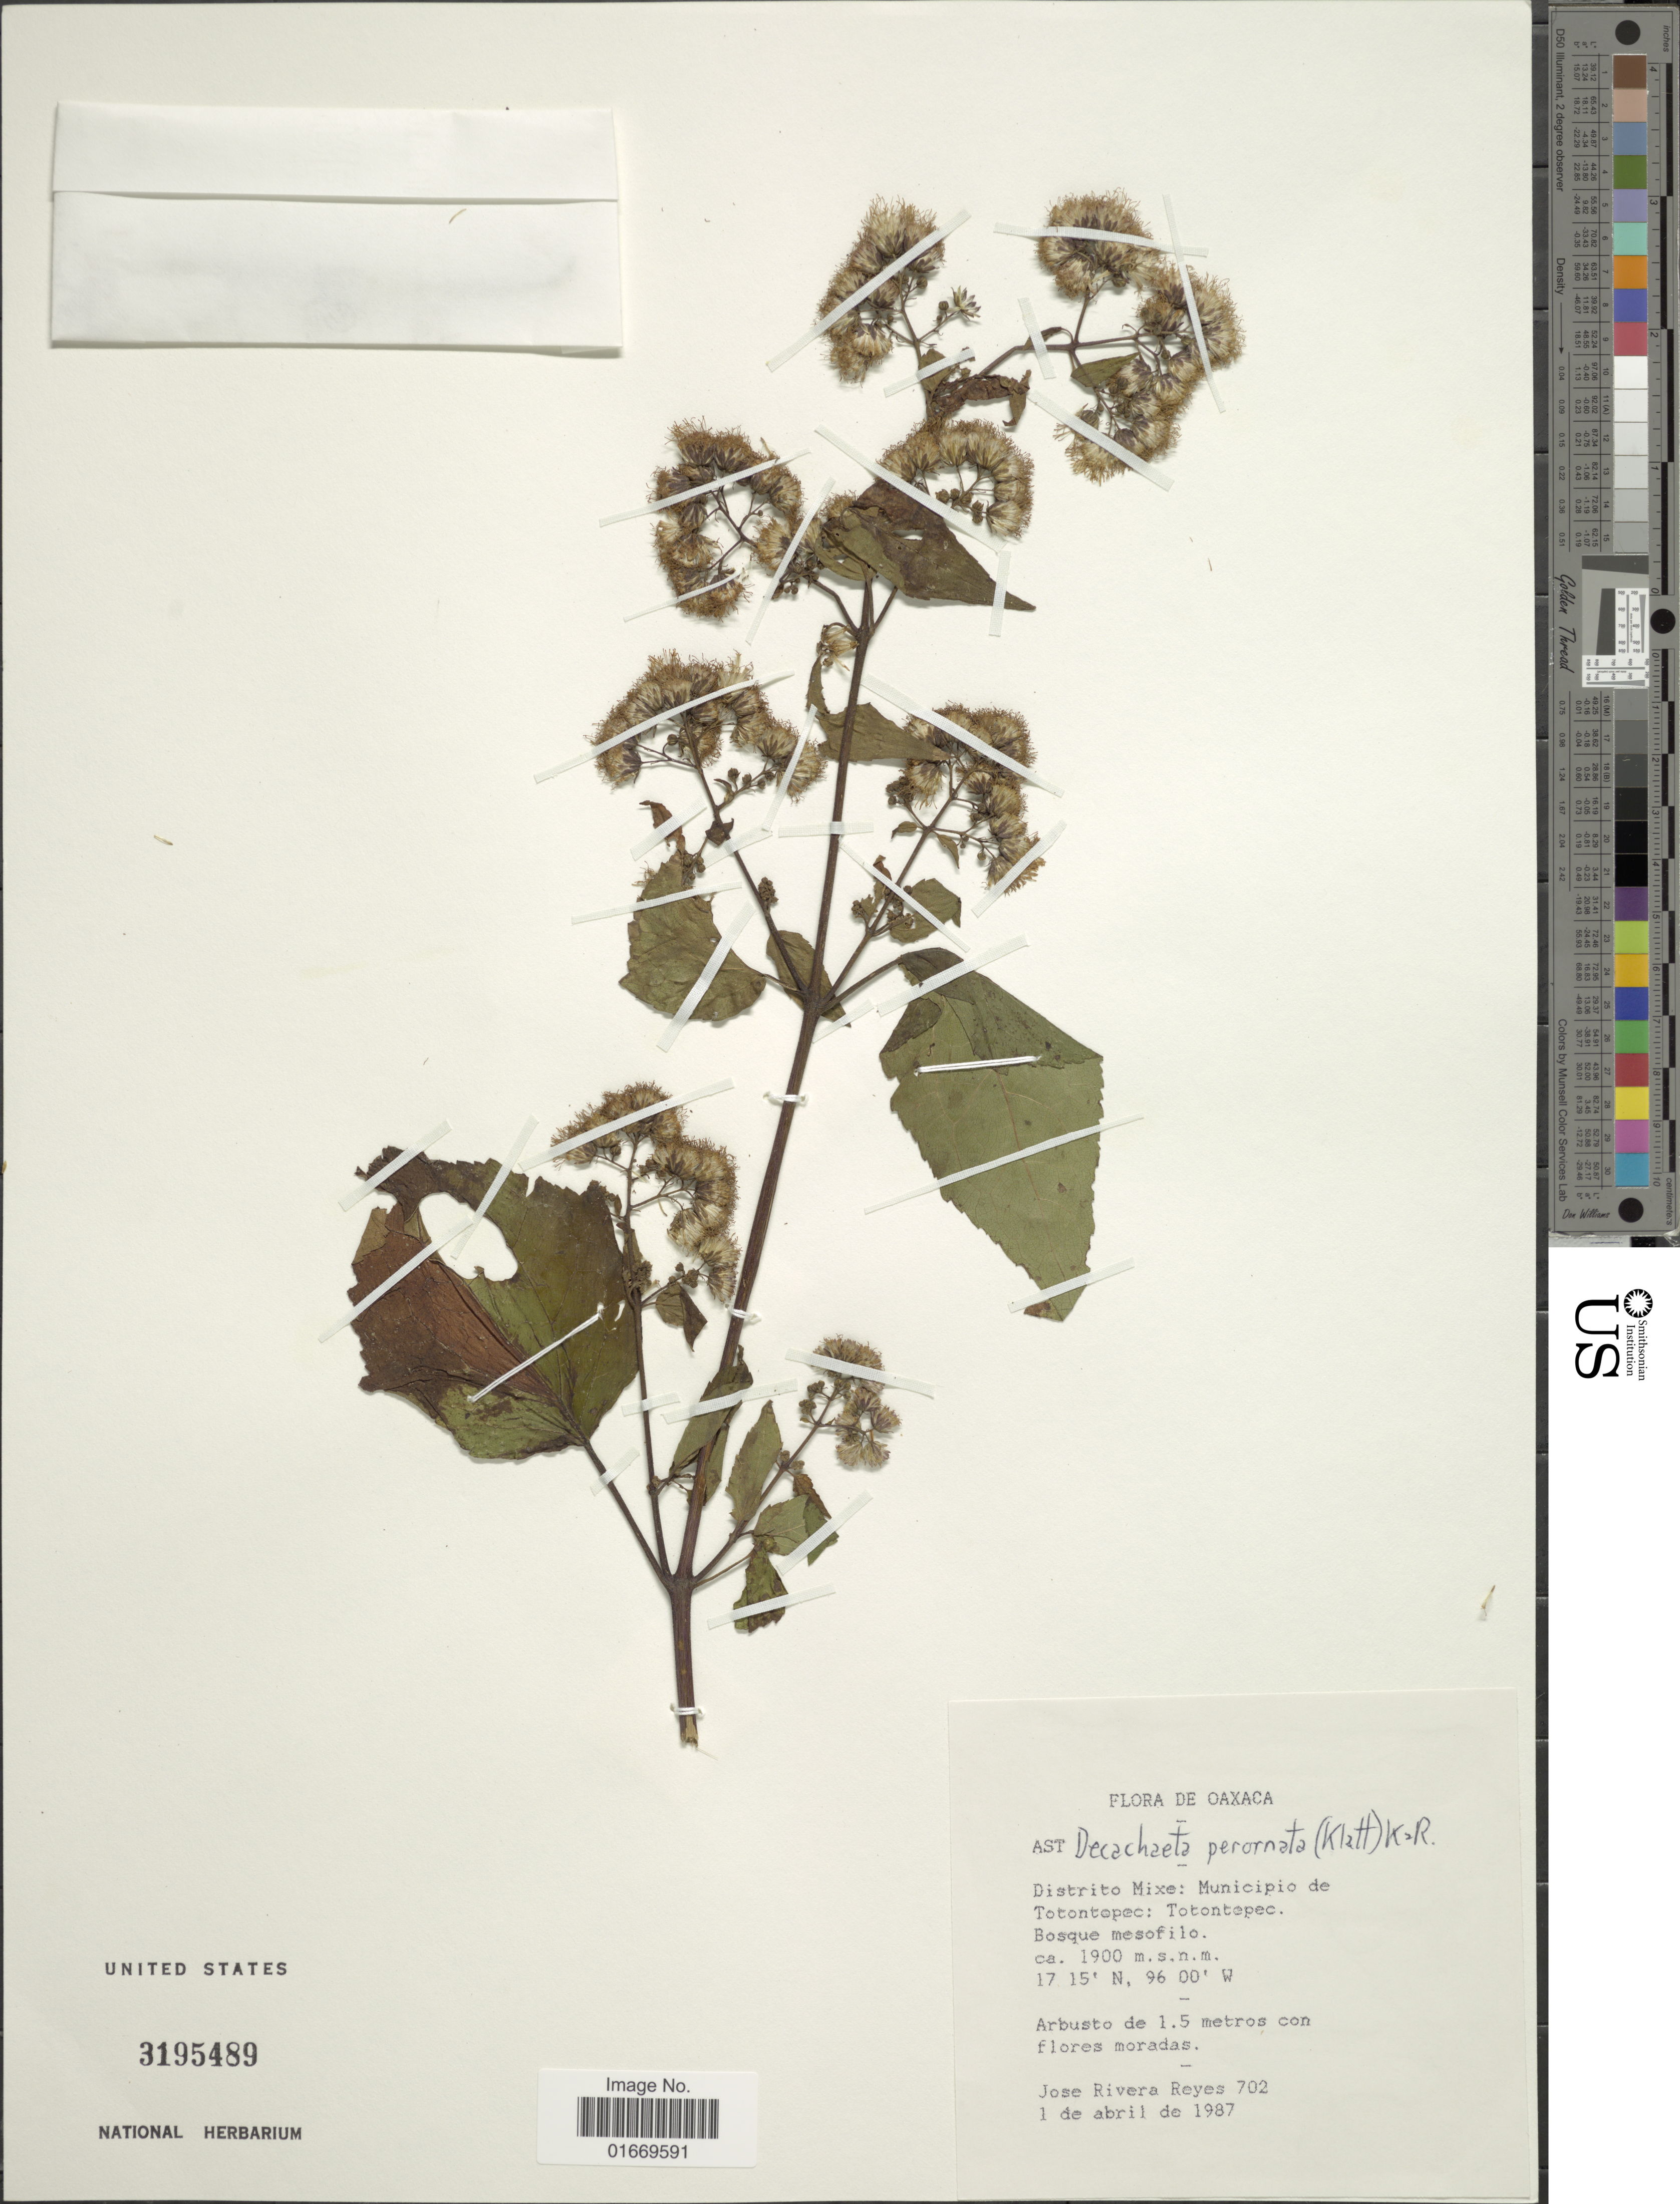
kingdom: Plantae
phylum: Tracheophyta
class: Magnoliopsida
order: Asterales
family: Asteraceae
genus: Decachaeta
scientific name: Decachaeta perornata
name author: (Klatt) R.M. King & H. Rob.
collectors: J. Reyes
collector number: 702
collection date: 1987-04-01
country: Mexico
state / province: Oaxaca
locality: Oaxaca. Distrito Mixe: Municipio de Totontepec: Totontepec.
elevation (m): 1900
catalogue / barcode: US 3195489